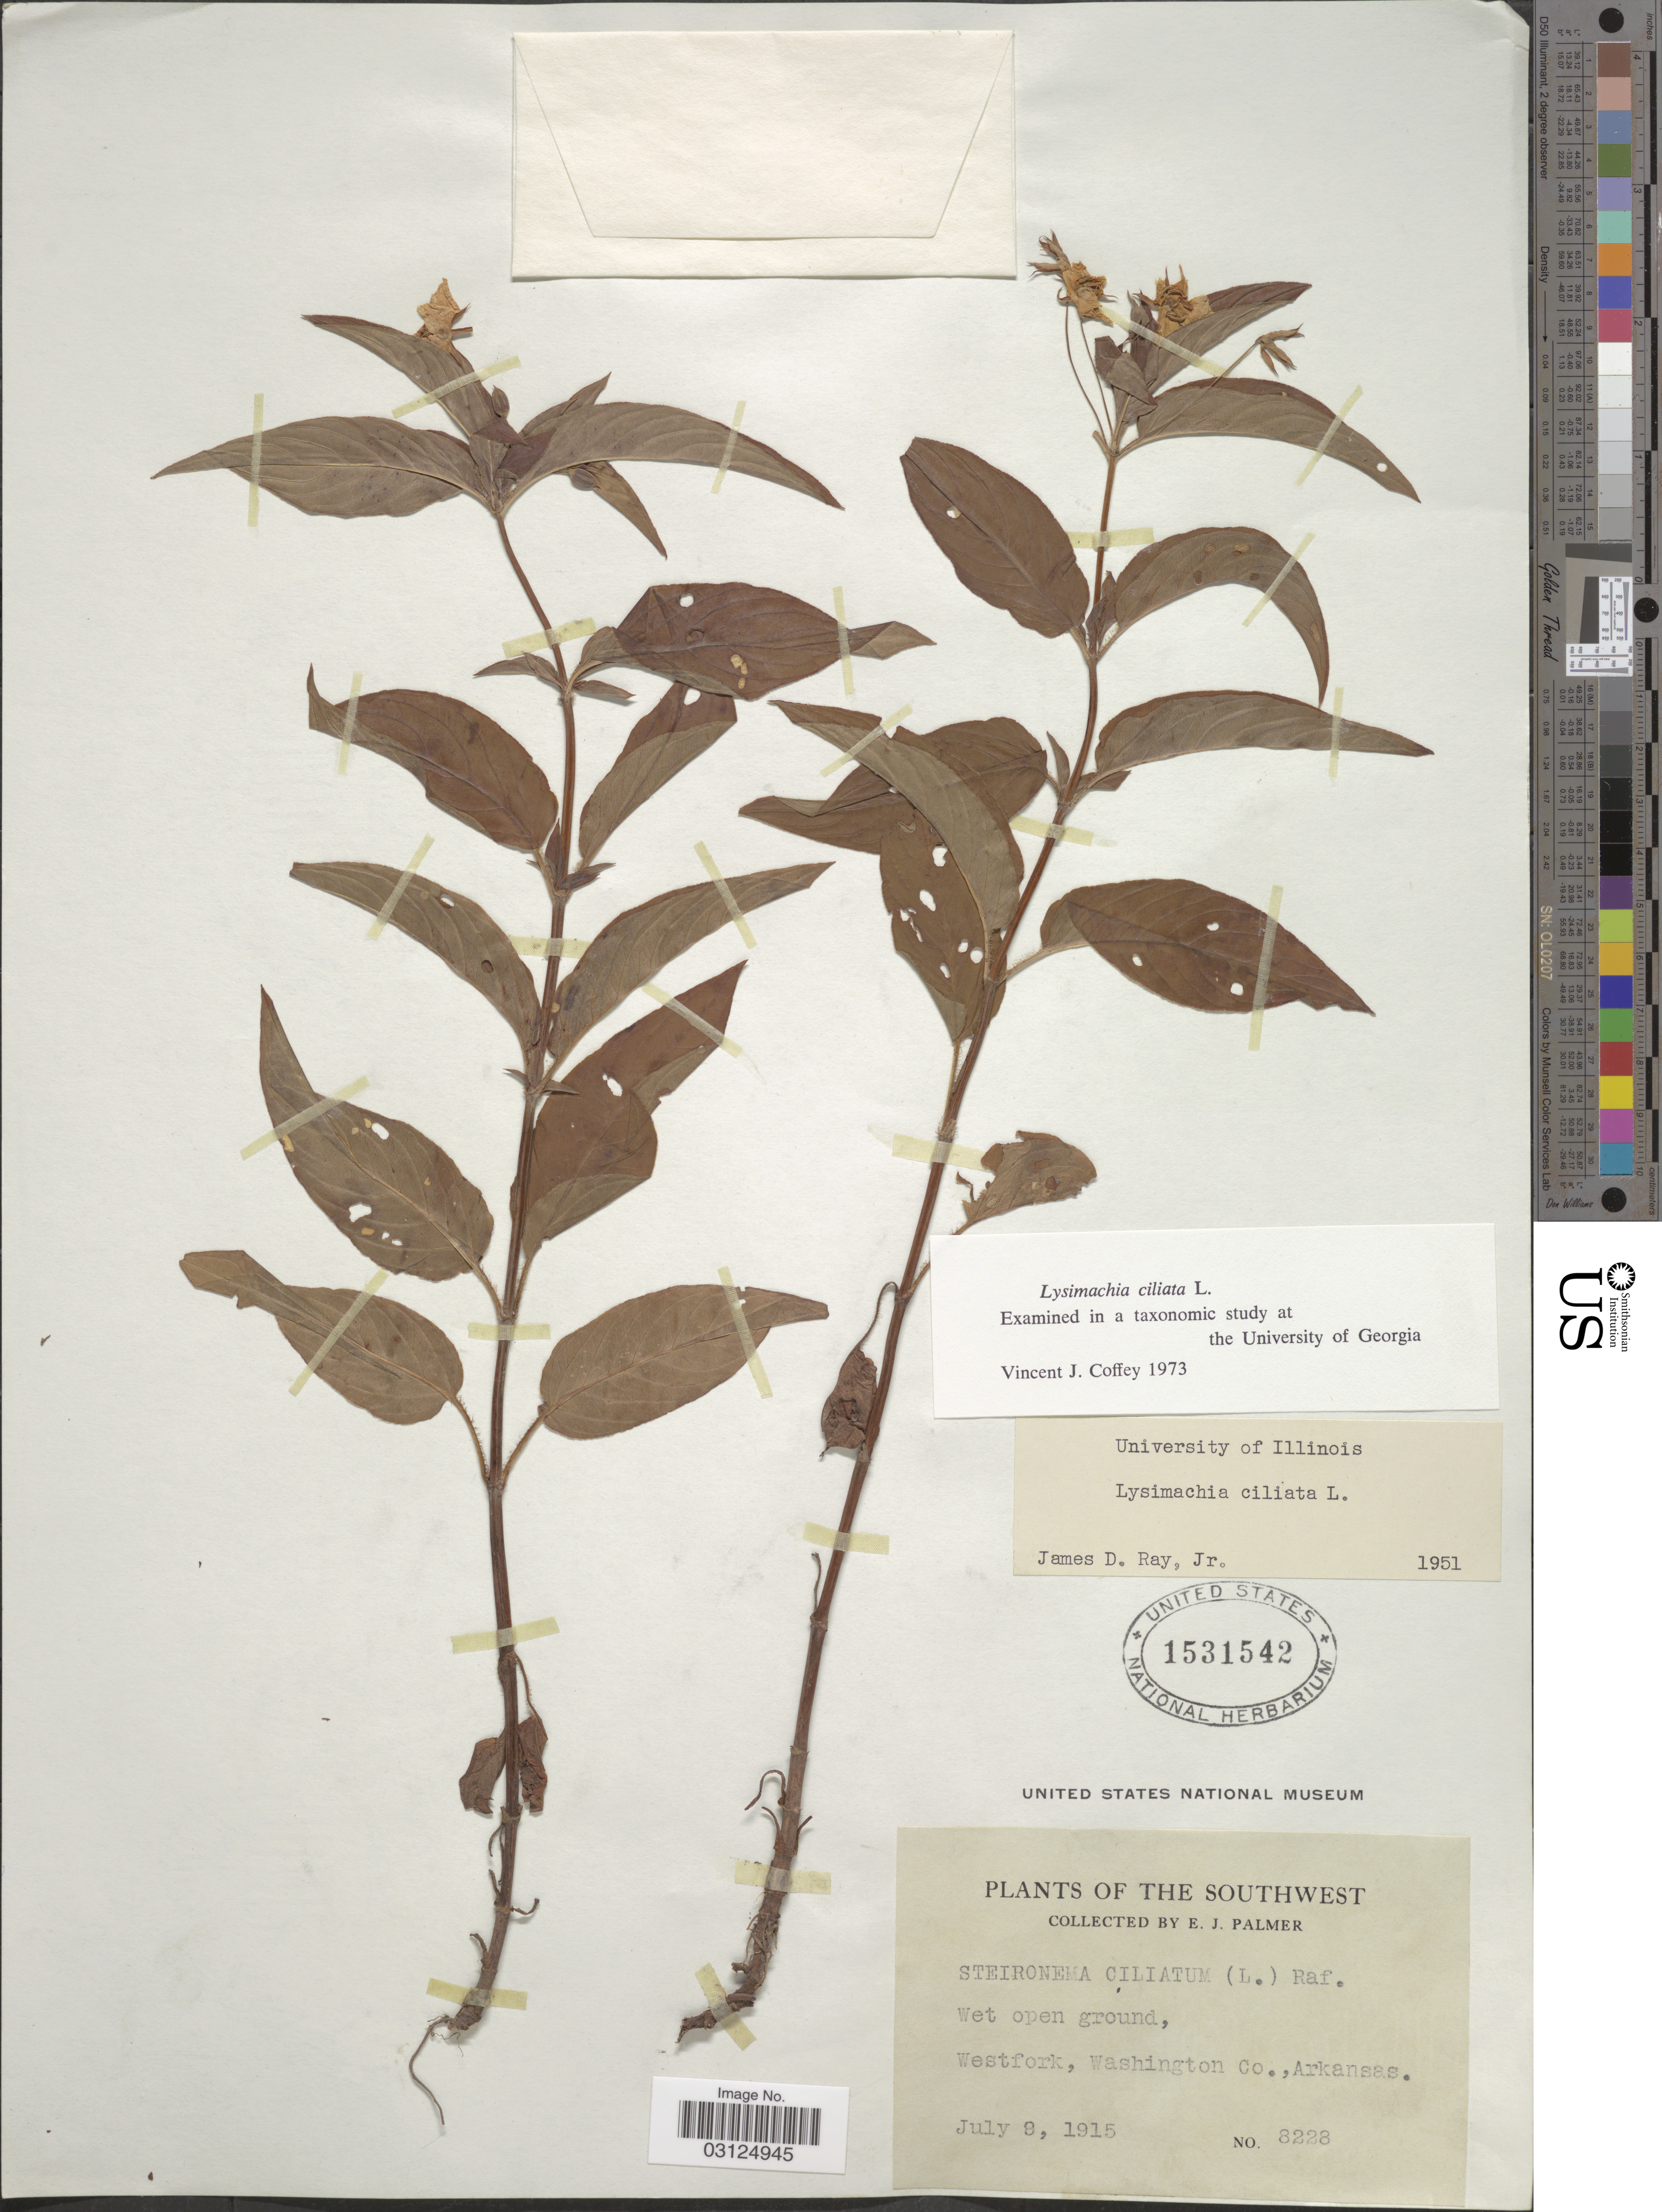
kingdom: Plantae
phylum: Tracheophyta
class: Magnoliopsida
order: Ericales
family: Primulaceae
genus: Lysimachia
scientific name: Lysimachia ciliata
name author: L.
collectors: E. J. Palmer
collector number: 8228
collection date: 1915-07-09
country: United States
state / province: Arkansas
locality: Southwest. Westfork, Washington Co.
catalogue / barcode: US 1531542